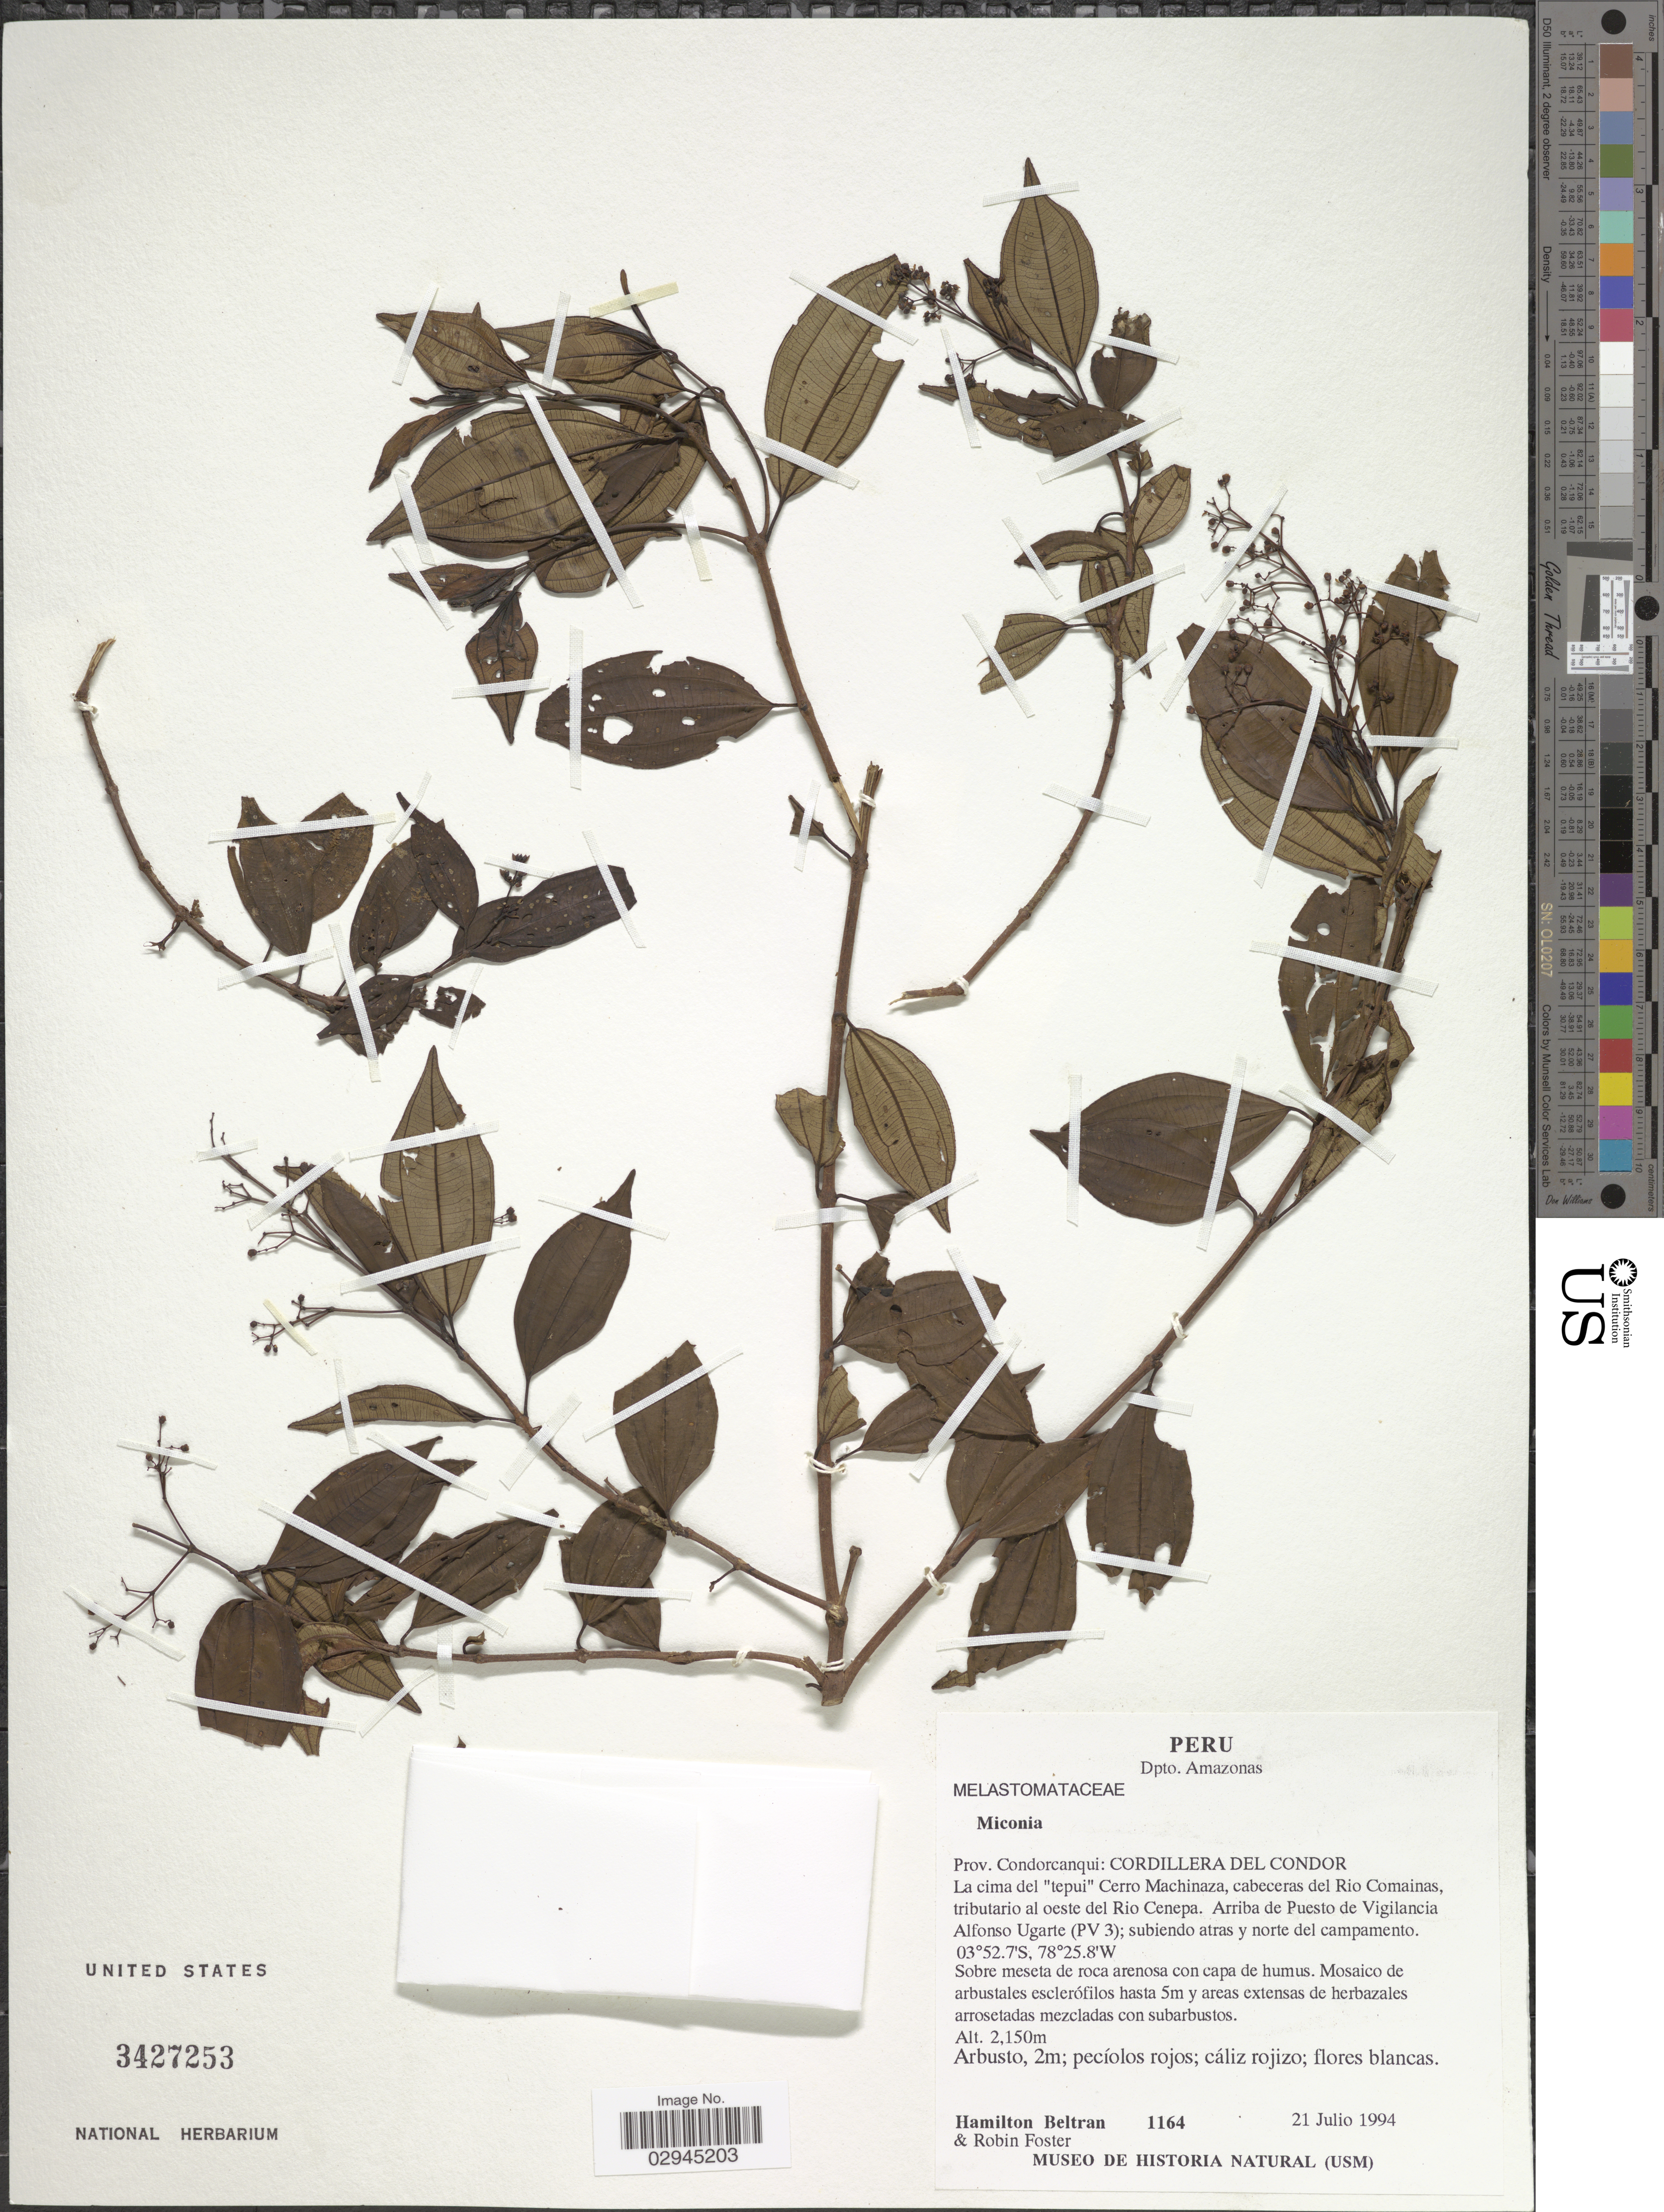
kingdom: Plantae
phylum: Tracheophyta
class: Magnoliopsida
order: Myrtales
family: Melastomataceae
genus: Miconia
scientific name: Miconia sp.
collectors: H. Beltran & R. B. Foster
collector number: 1164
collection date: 1994-07-21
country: Peru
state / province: Amazonas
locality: Dpto. Amazonas. Prov. Condorcanqui: Cordillera Del Condor. La cima del "tipui" Cerro Machinaza, cabeceras del Rio Comainas, tributario al oeste del Rio Cenepa. Arriba de Puesto de Vigilancia Alfonso Ugarte (PV 3).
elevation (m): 2150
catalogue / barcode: US 3427253